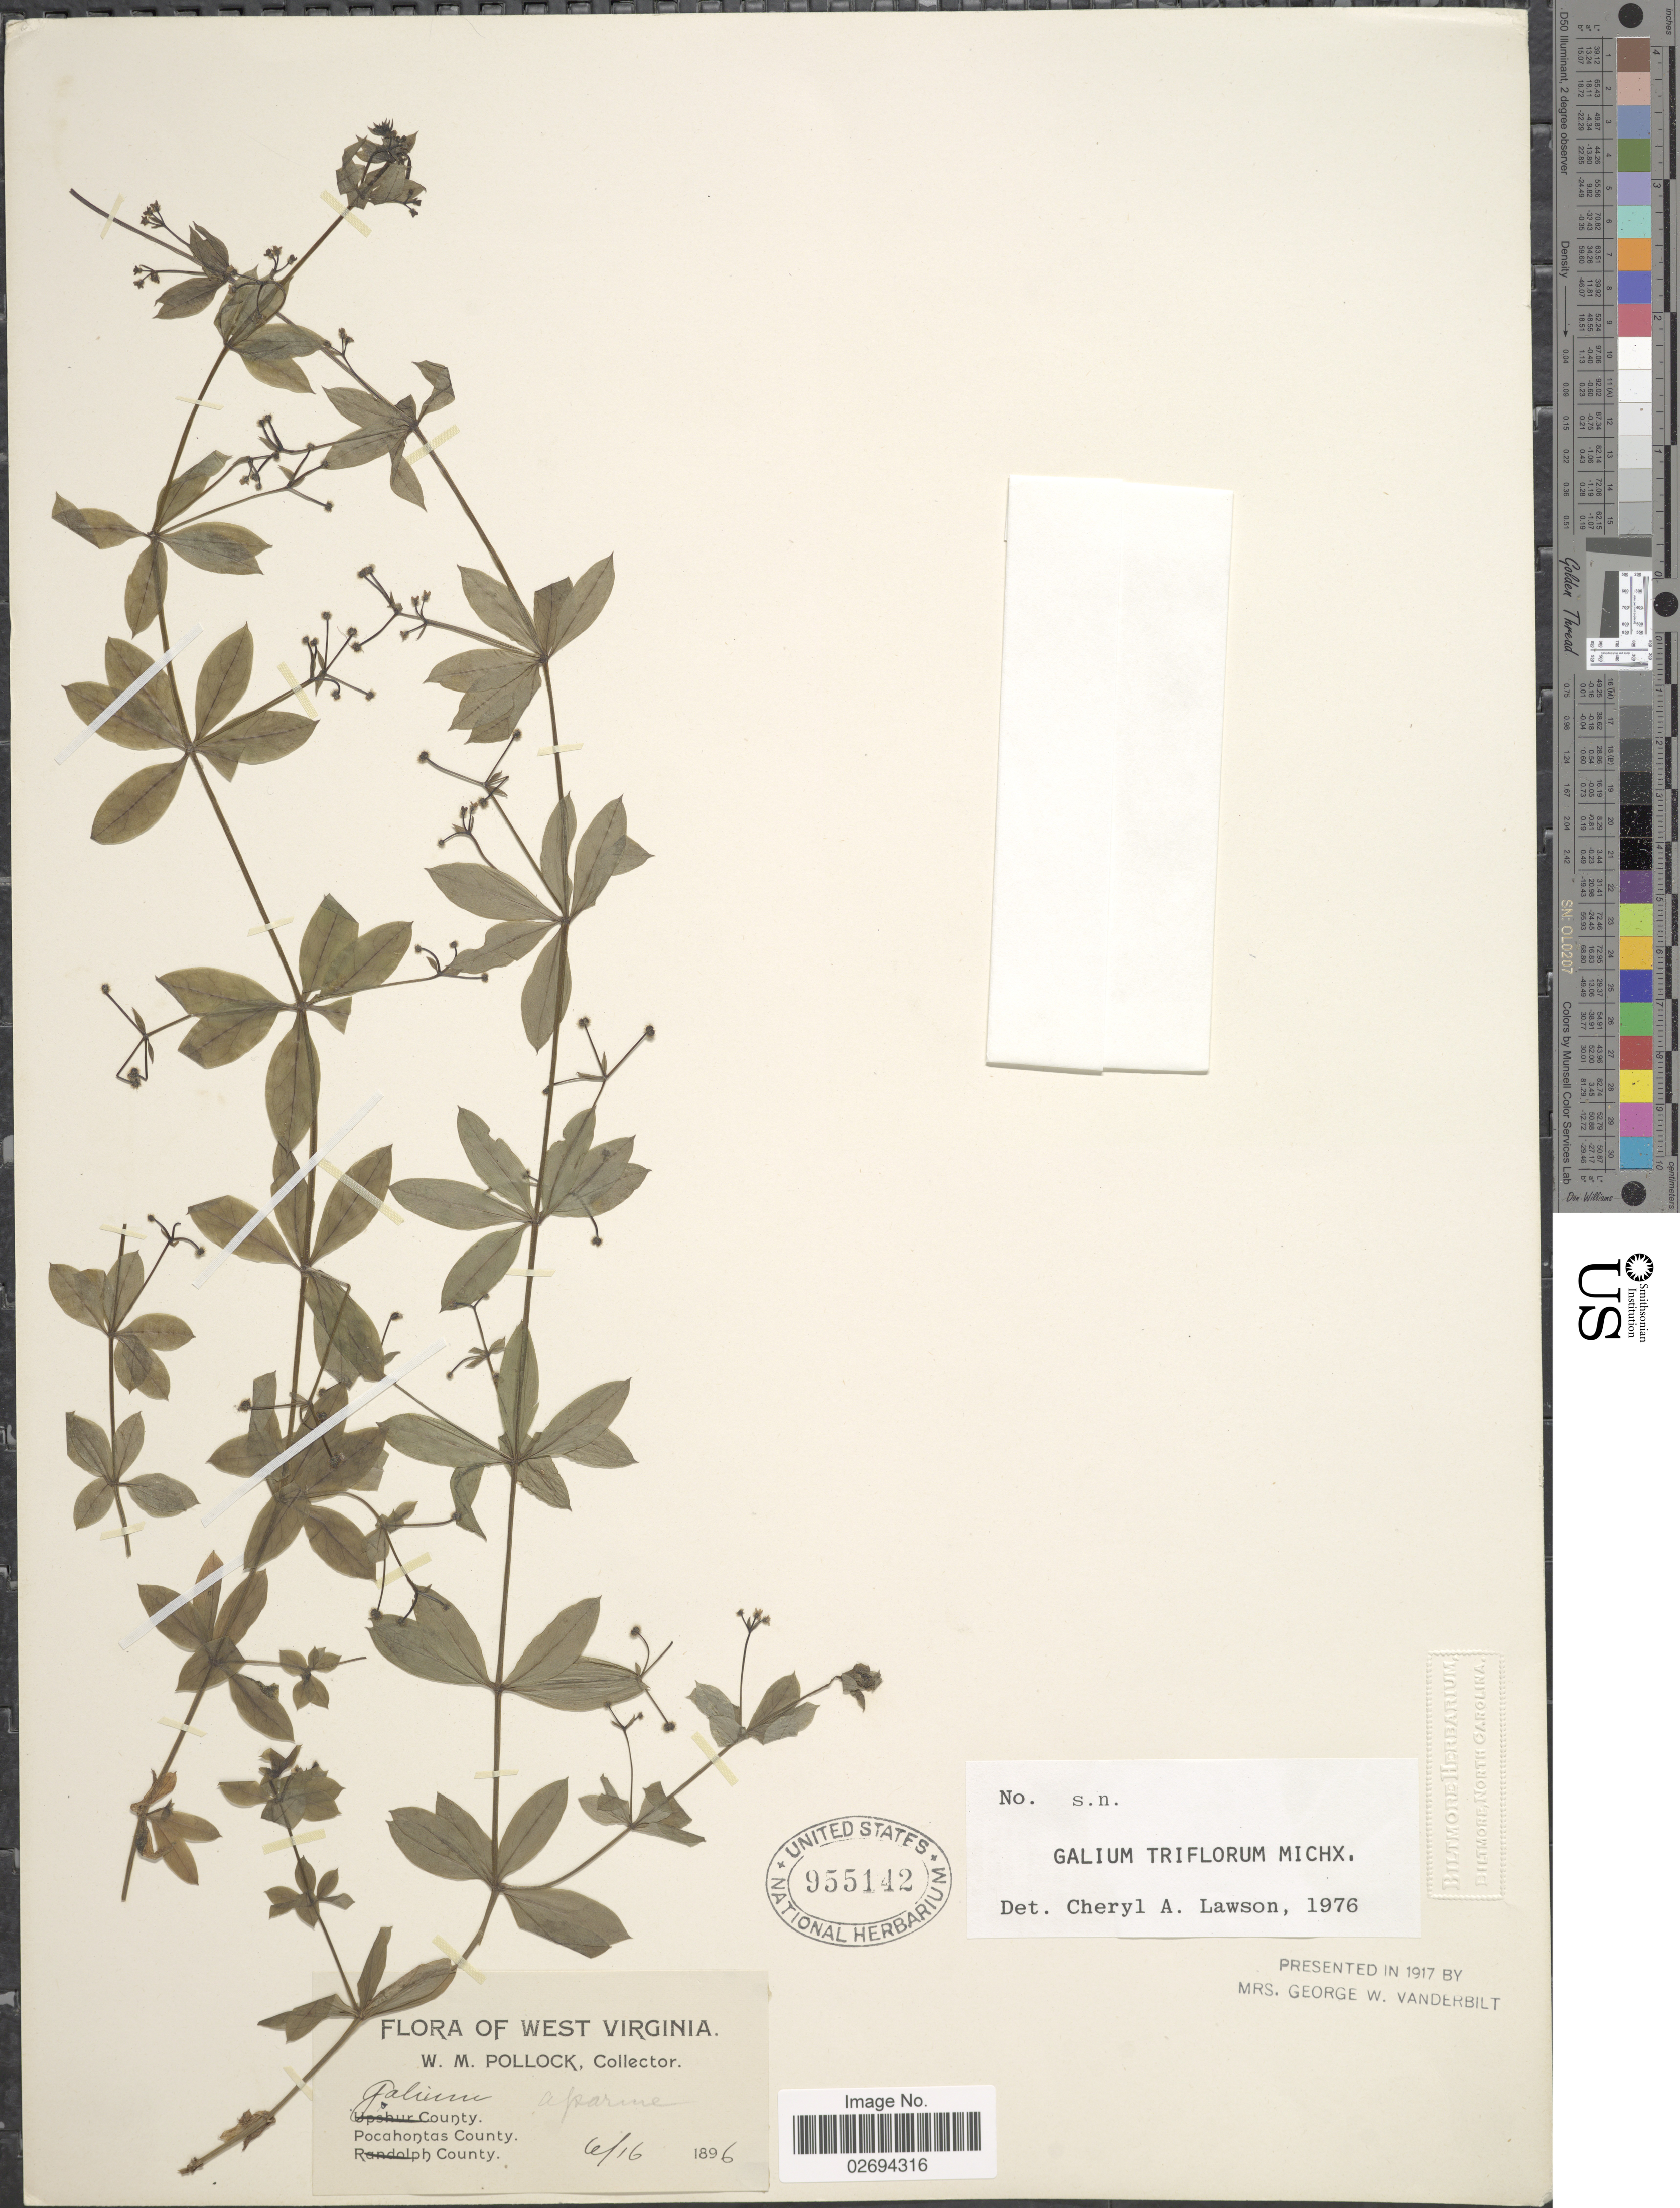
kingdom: Plantae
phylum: Tracheophyta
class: Magnoliopsida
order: Gentianales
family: Rubiaceae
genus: Galium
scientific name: Galium triflorum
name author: Michx.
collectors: W. M. Pollock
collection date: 1896-06-16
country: United States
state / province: West Virginia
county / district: Pocahontas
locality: Pocahontas County.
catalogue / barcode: US 955142